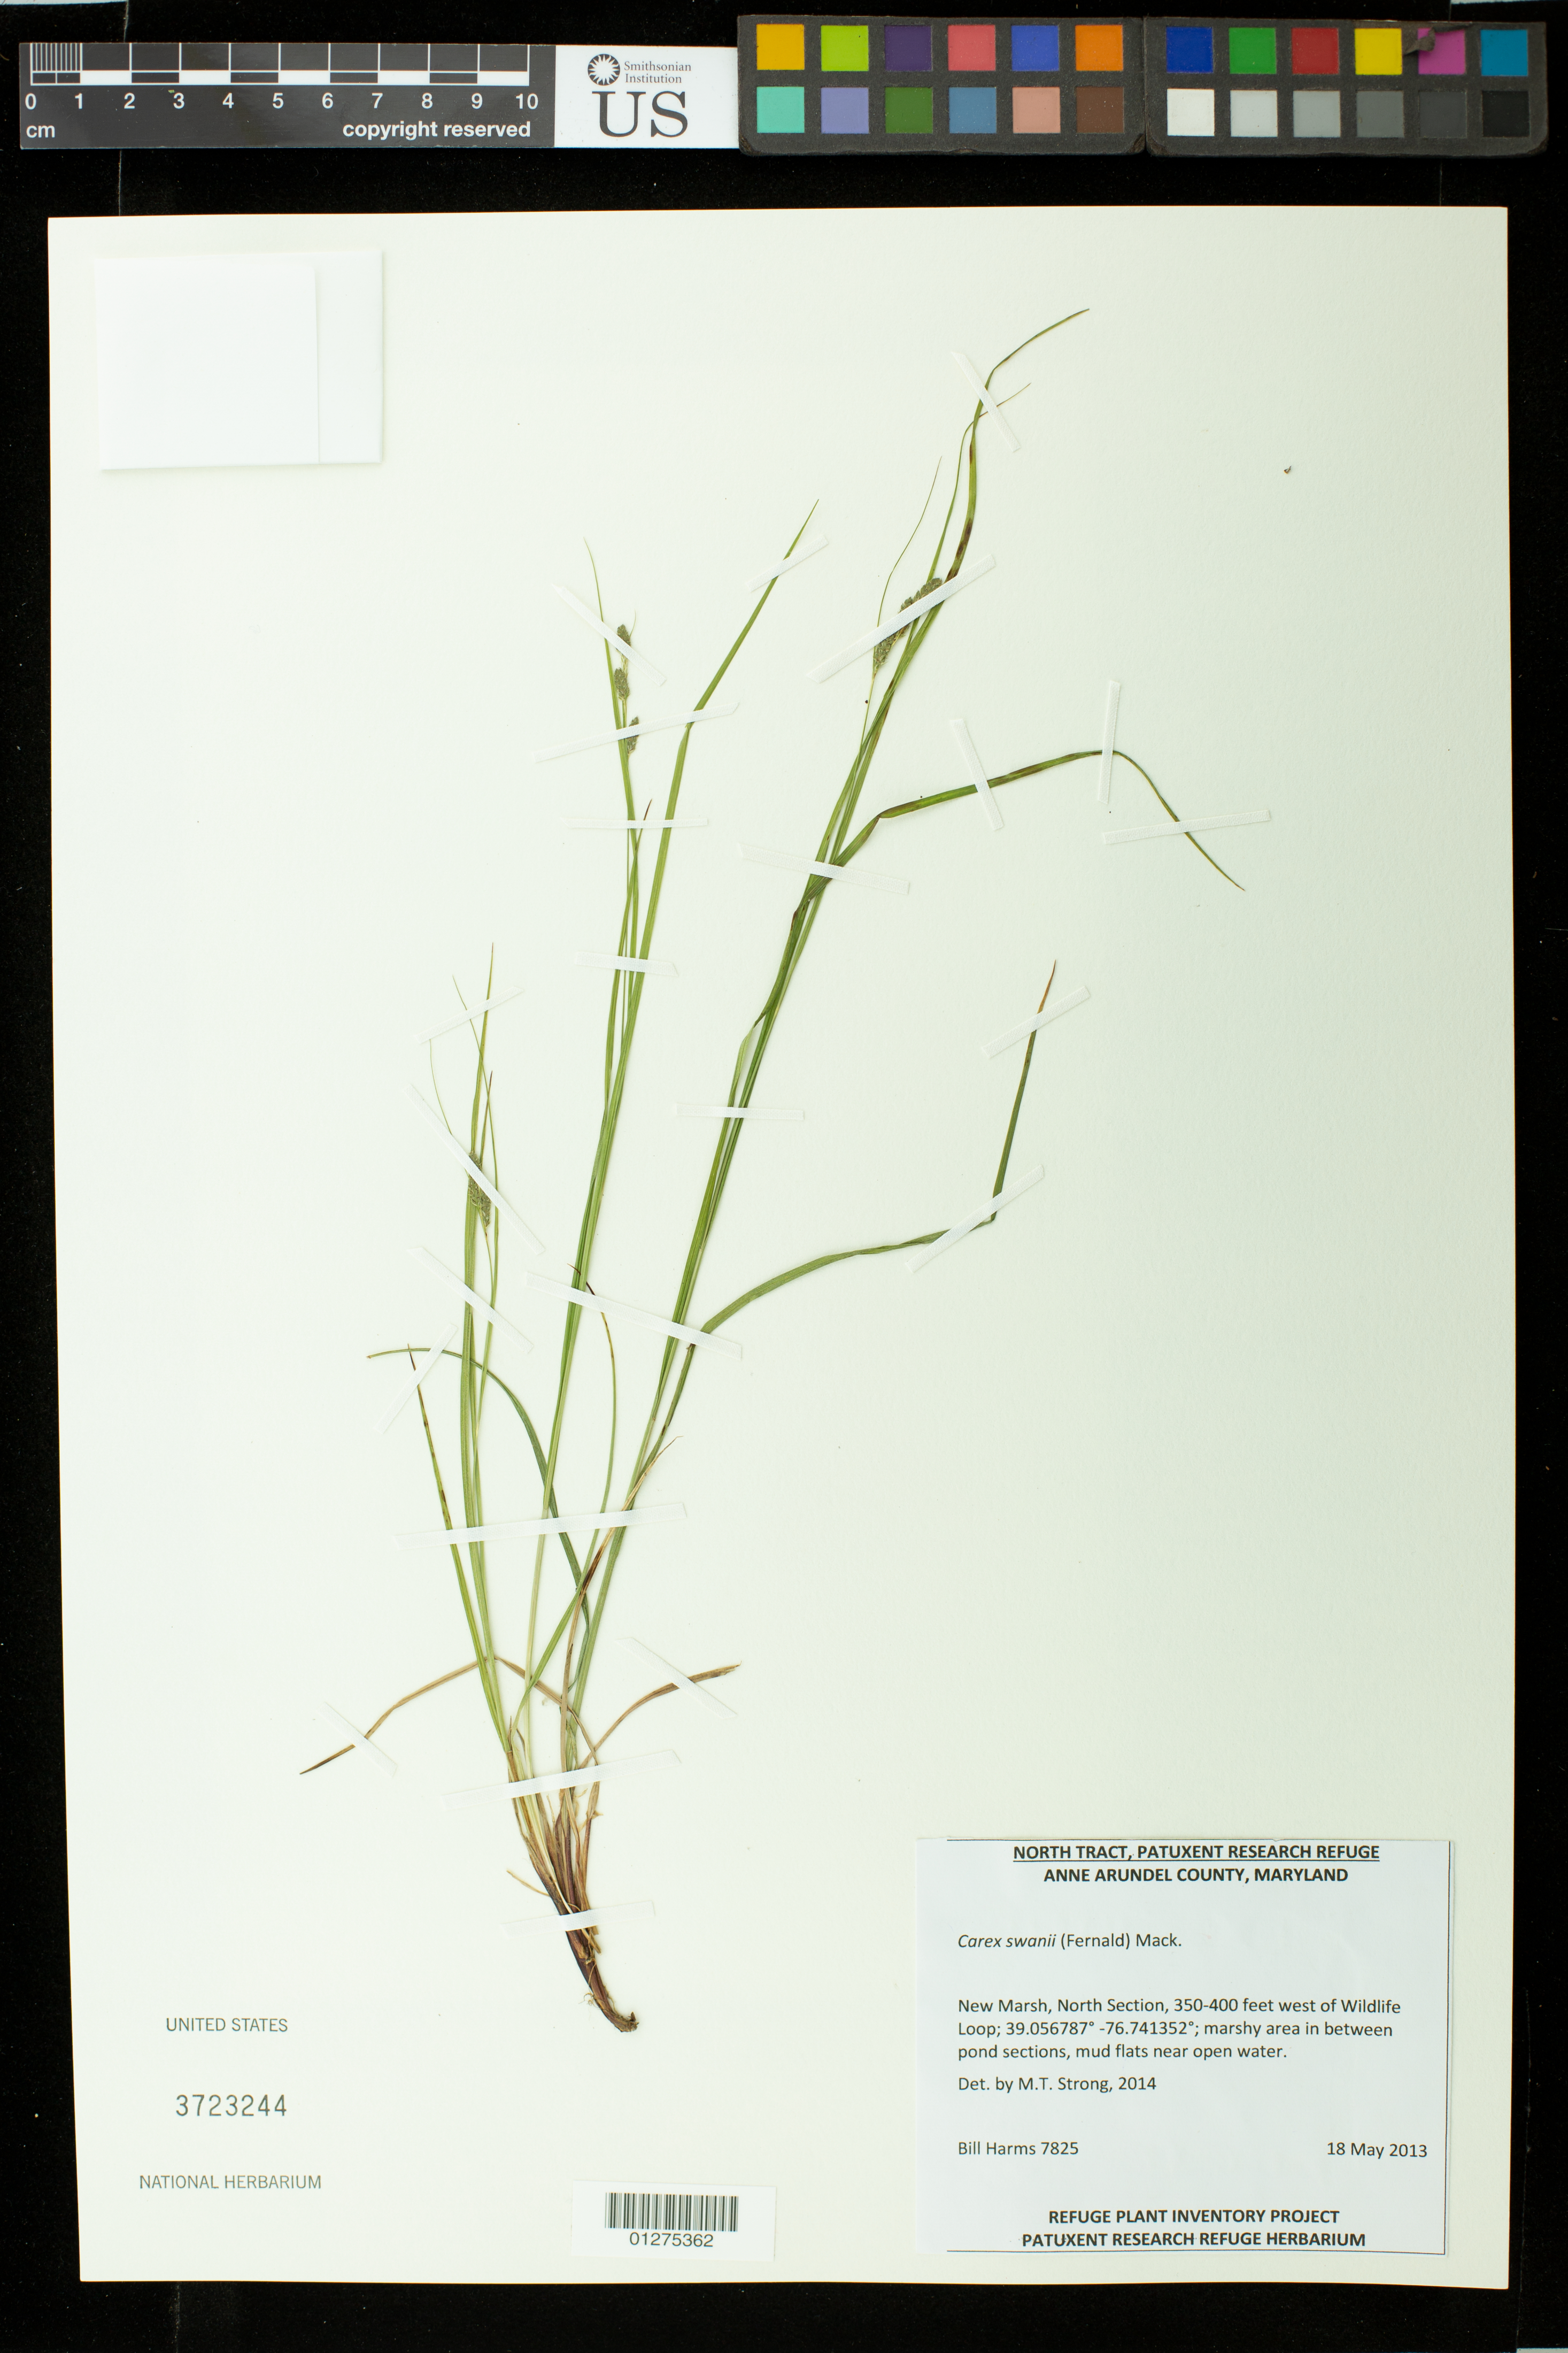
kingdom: Plantae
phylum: Tracheophyta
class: Liliopsida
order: Poales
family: Cyperaceae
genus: Carex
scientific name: Carex swanii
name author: (Fernald) Mack.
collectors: B. Harms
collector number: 7815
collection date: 2013-05-18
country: United States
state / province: Maryland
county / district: Anne Arundel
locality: New March, North Section, 350-400 feet west of Wildlife Loop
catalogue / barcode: US 3723244